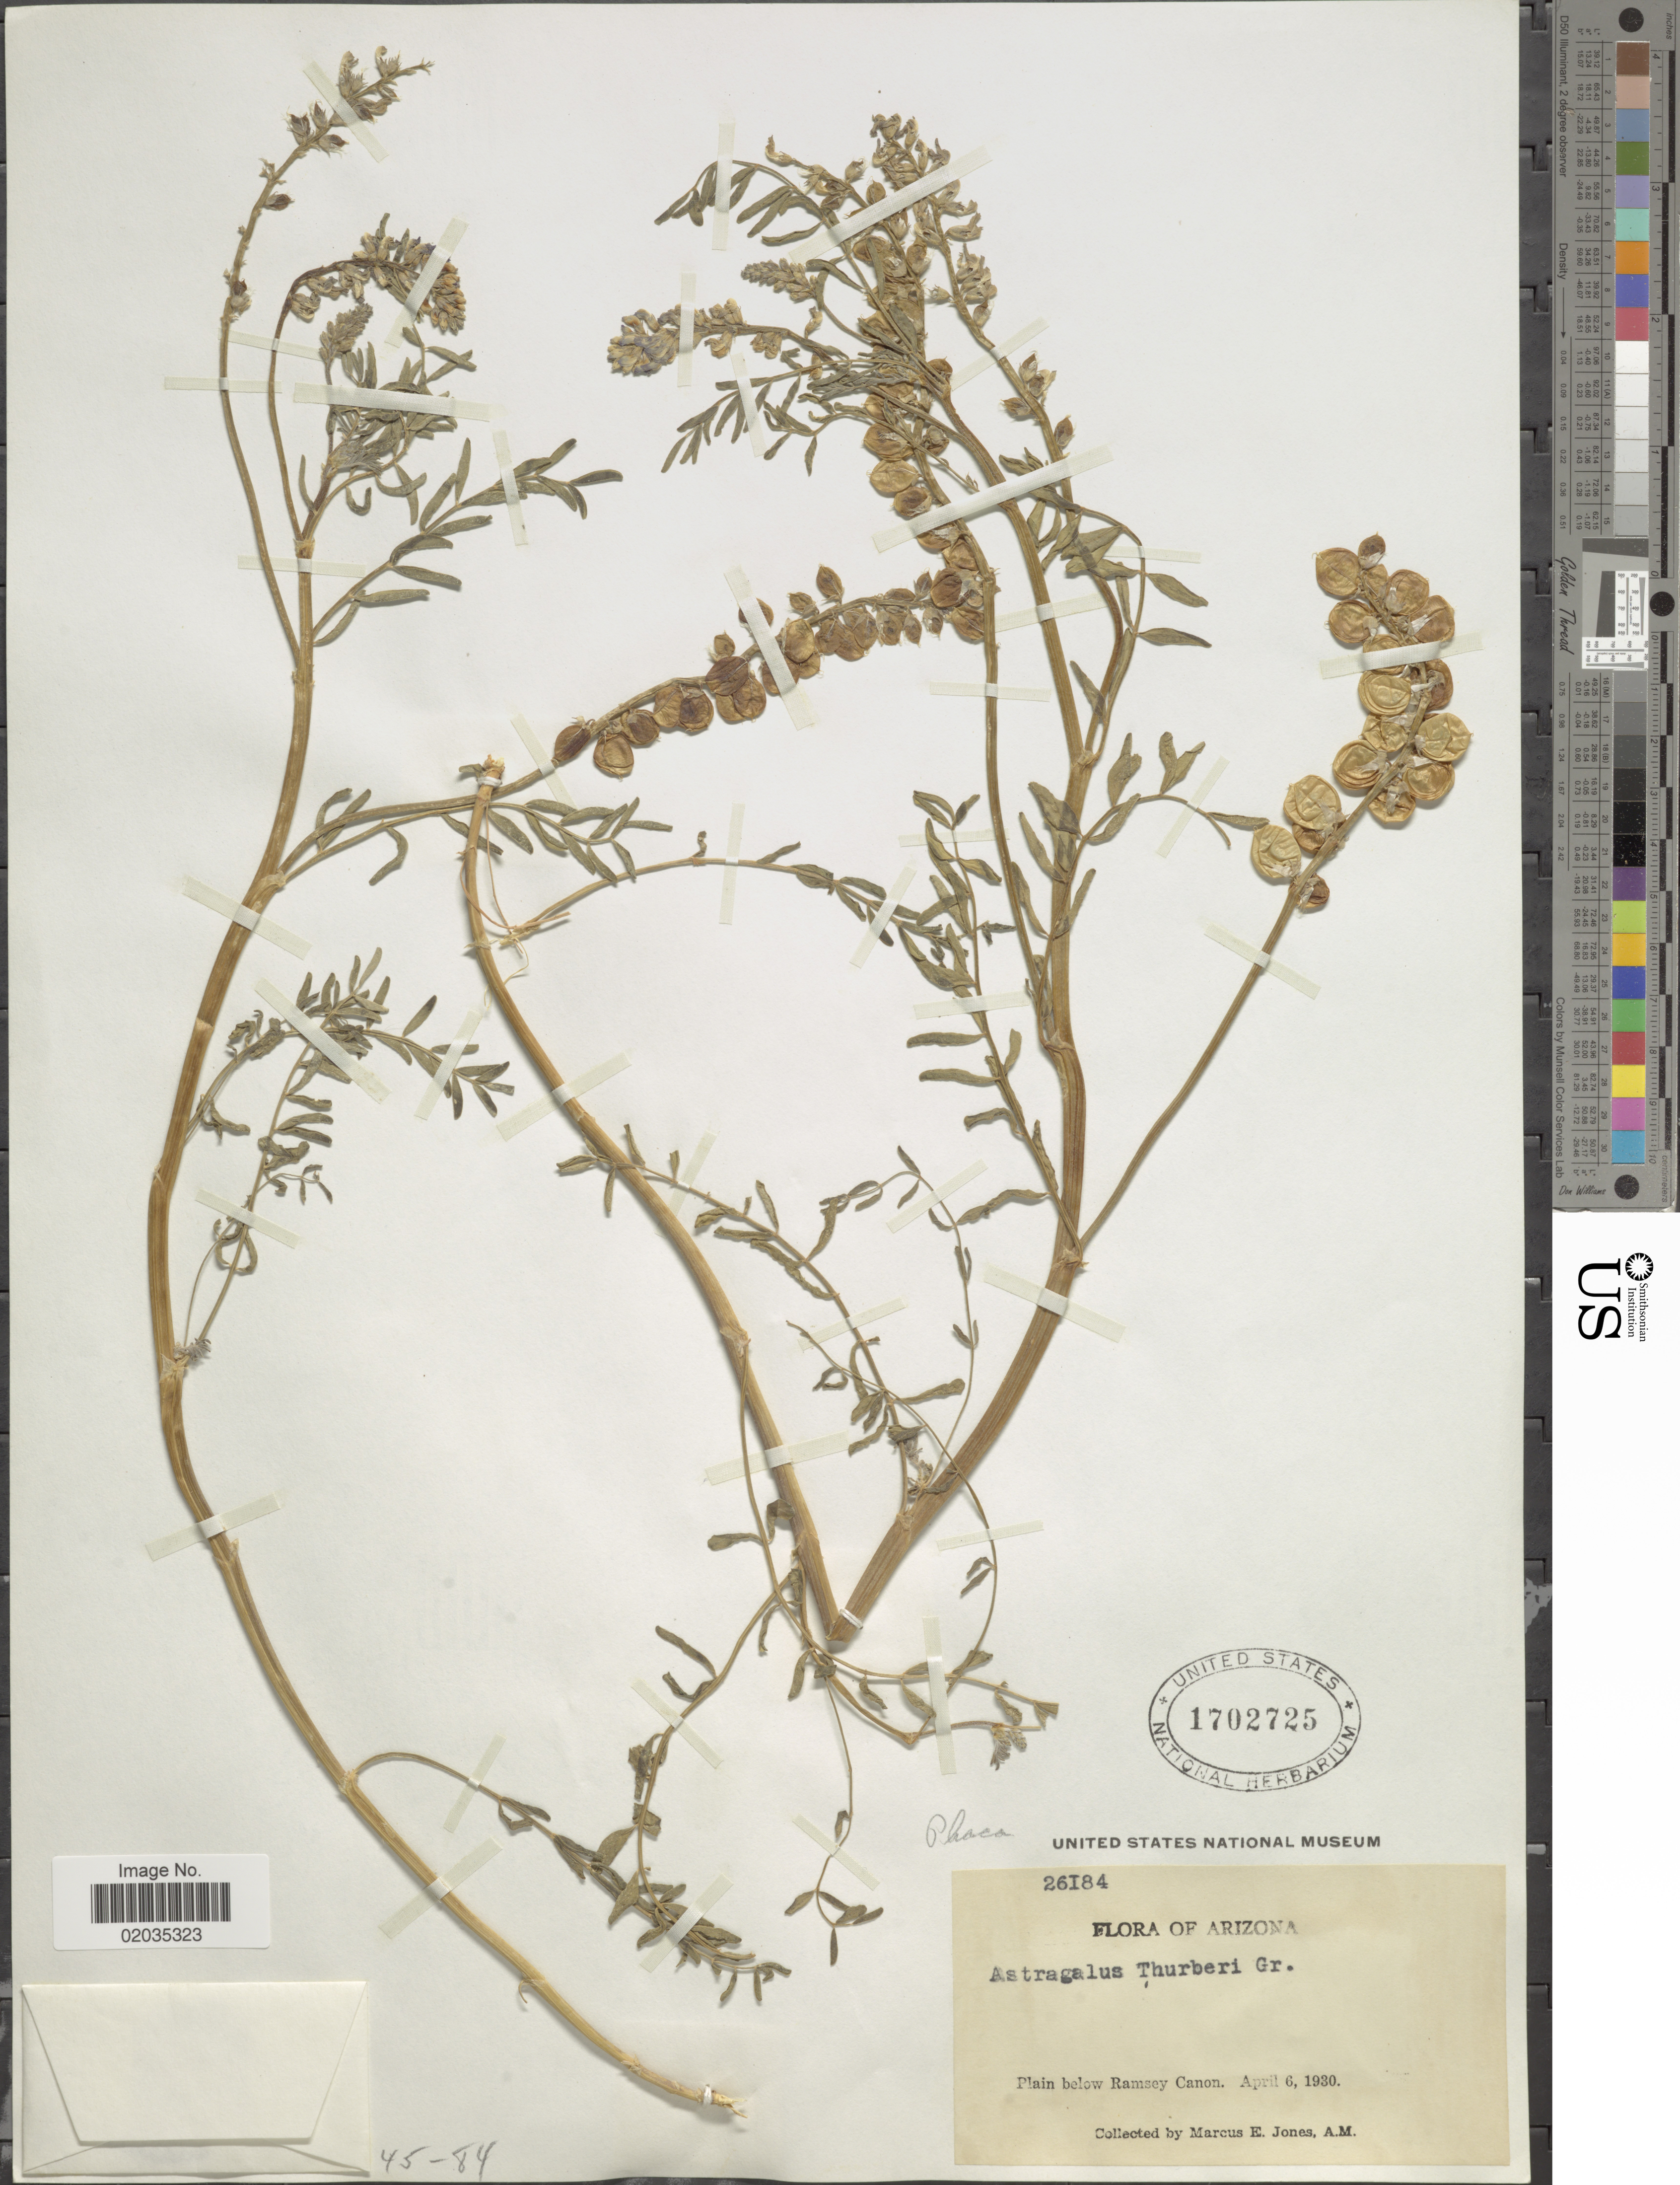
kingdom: Plantae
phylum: Tracheophyta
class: Magnoliopsida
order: Fabales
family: Fabaceae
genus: Astragalus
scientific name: Astragalus thurberi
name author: A. Gray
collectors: M. E. Jones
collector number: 26184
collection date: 1930-04-06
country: United States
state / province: Arizona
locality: Plain below Ramsey Canon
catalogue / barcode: US 1702725